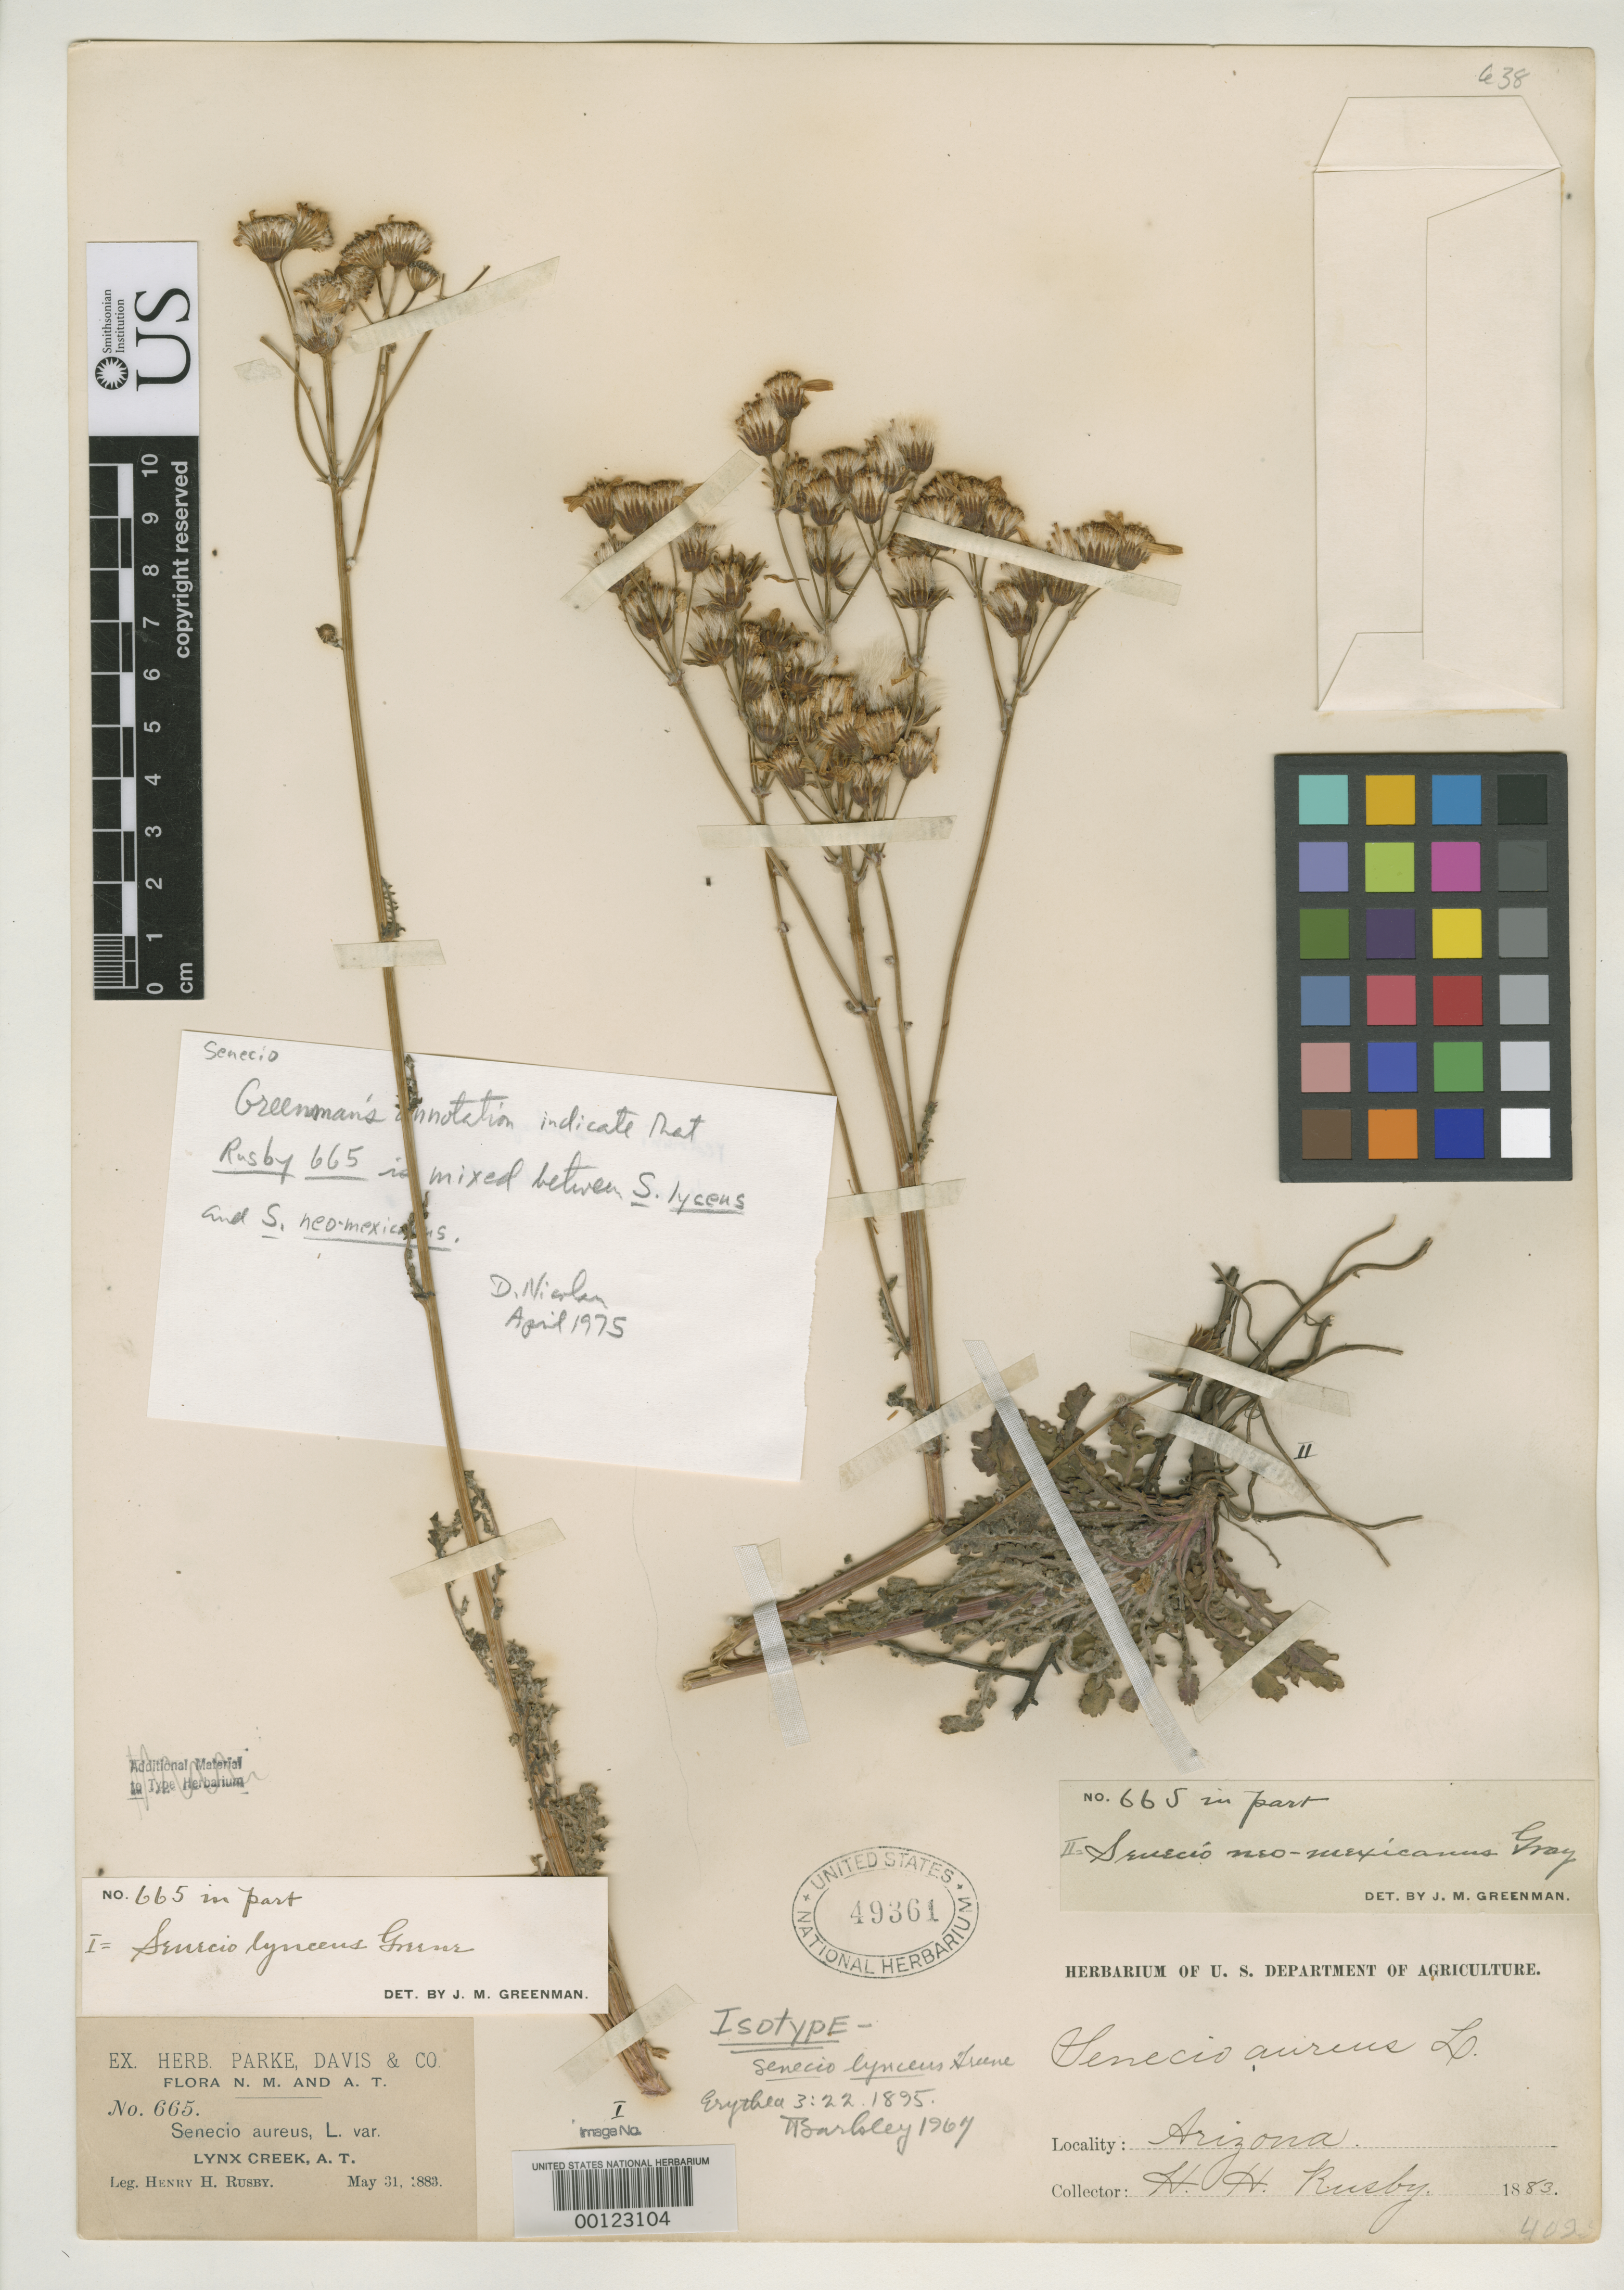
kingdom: Plantae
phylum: Tracheophyta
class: Magnoliopsida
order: Asterales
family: Asteraceae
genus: Senecio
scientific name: Senecio lynceus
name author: Greene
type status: Isotype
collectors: H. H. Rusby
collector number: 665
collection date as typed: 31 May 1883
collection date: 1883-05-31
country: United States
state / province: Arizona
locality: Lynx Creek.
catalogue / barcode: US 49361